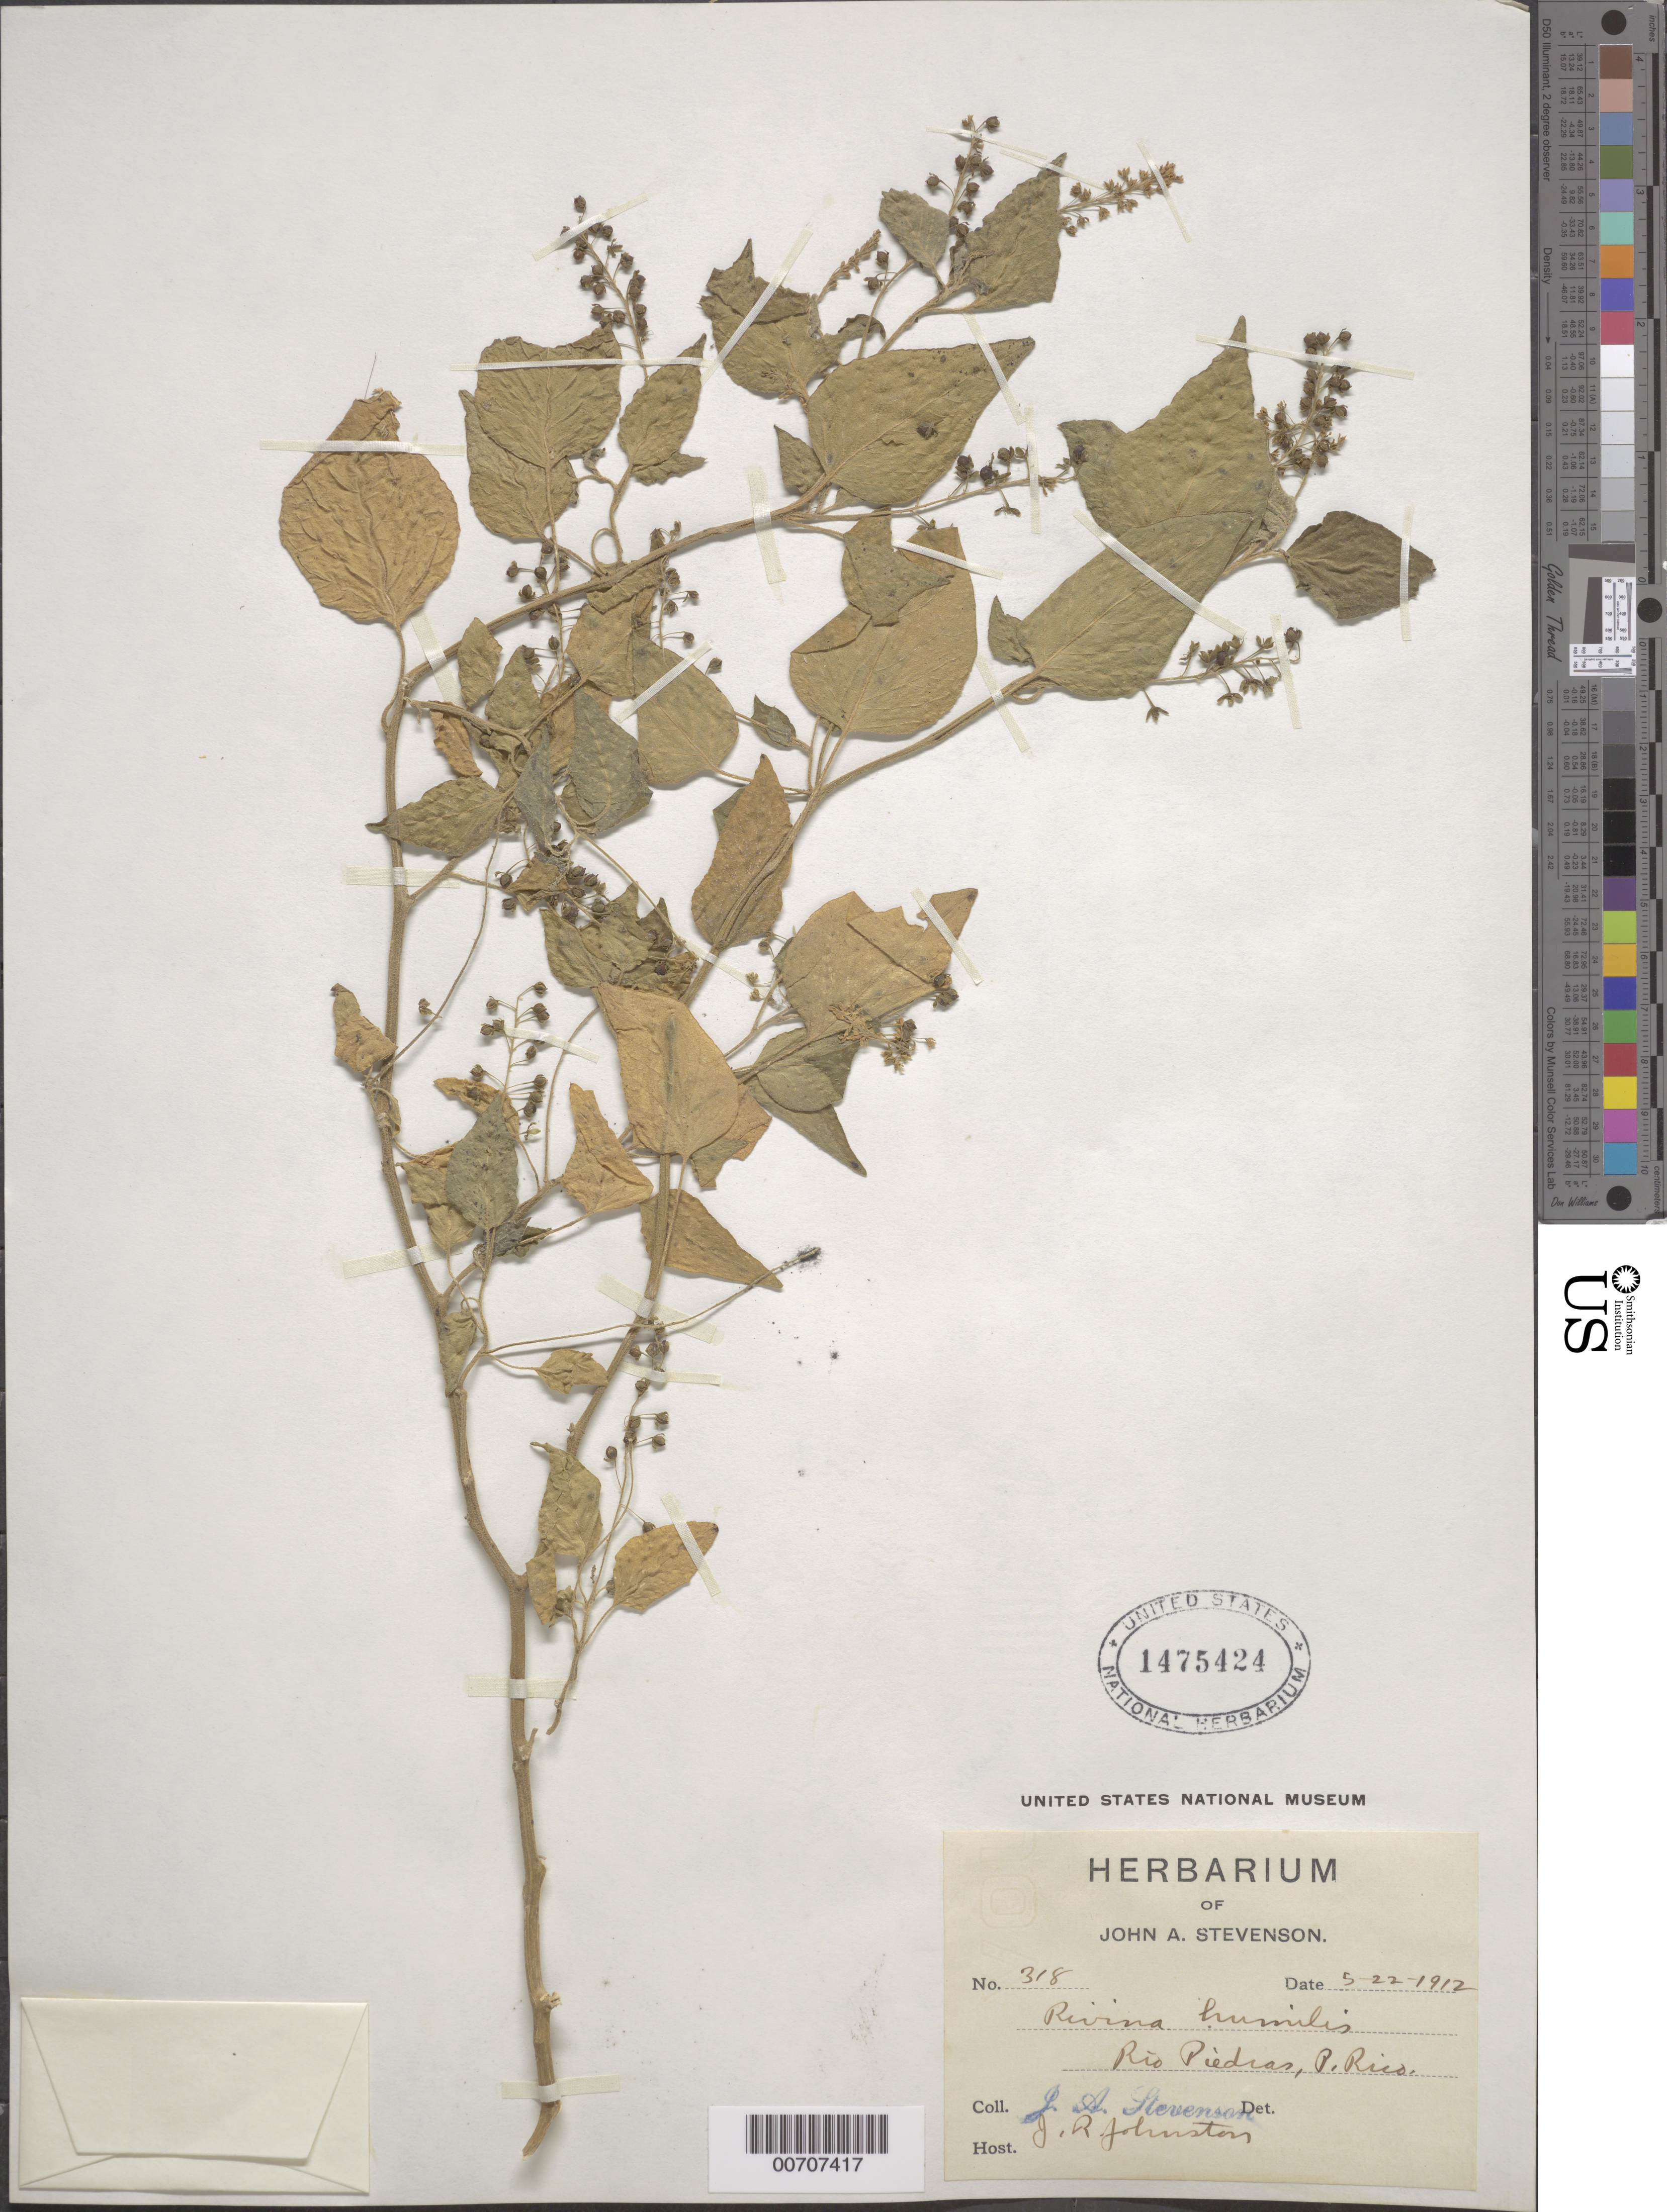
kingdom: Plantae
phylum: Tracheophyta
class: Magnoliopsida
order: Caryophyllales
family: Phytolaccaceae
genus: Rivina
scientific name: Rivina humilis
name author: L.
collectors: J. Stevenson & J. Johnston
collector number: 318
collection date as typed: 22 May 1912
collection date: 1912-05-22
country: Puerto Rico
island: Greater Antilles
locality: Río Piedras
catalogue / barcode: US 1475424